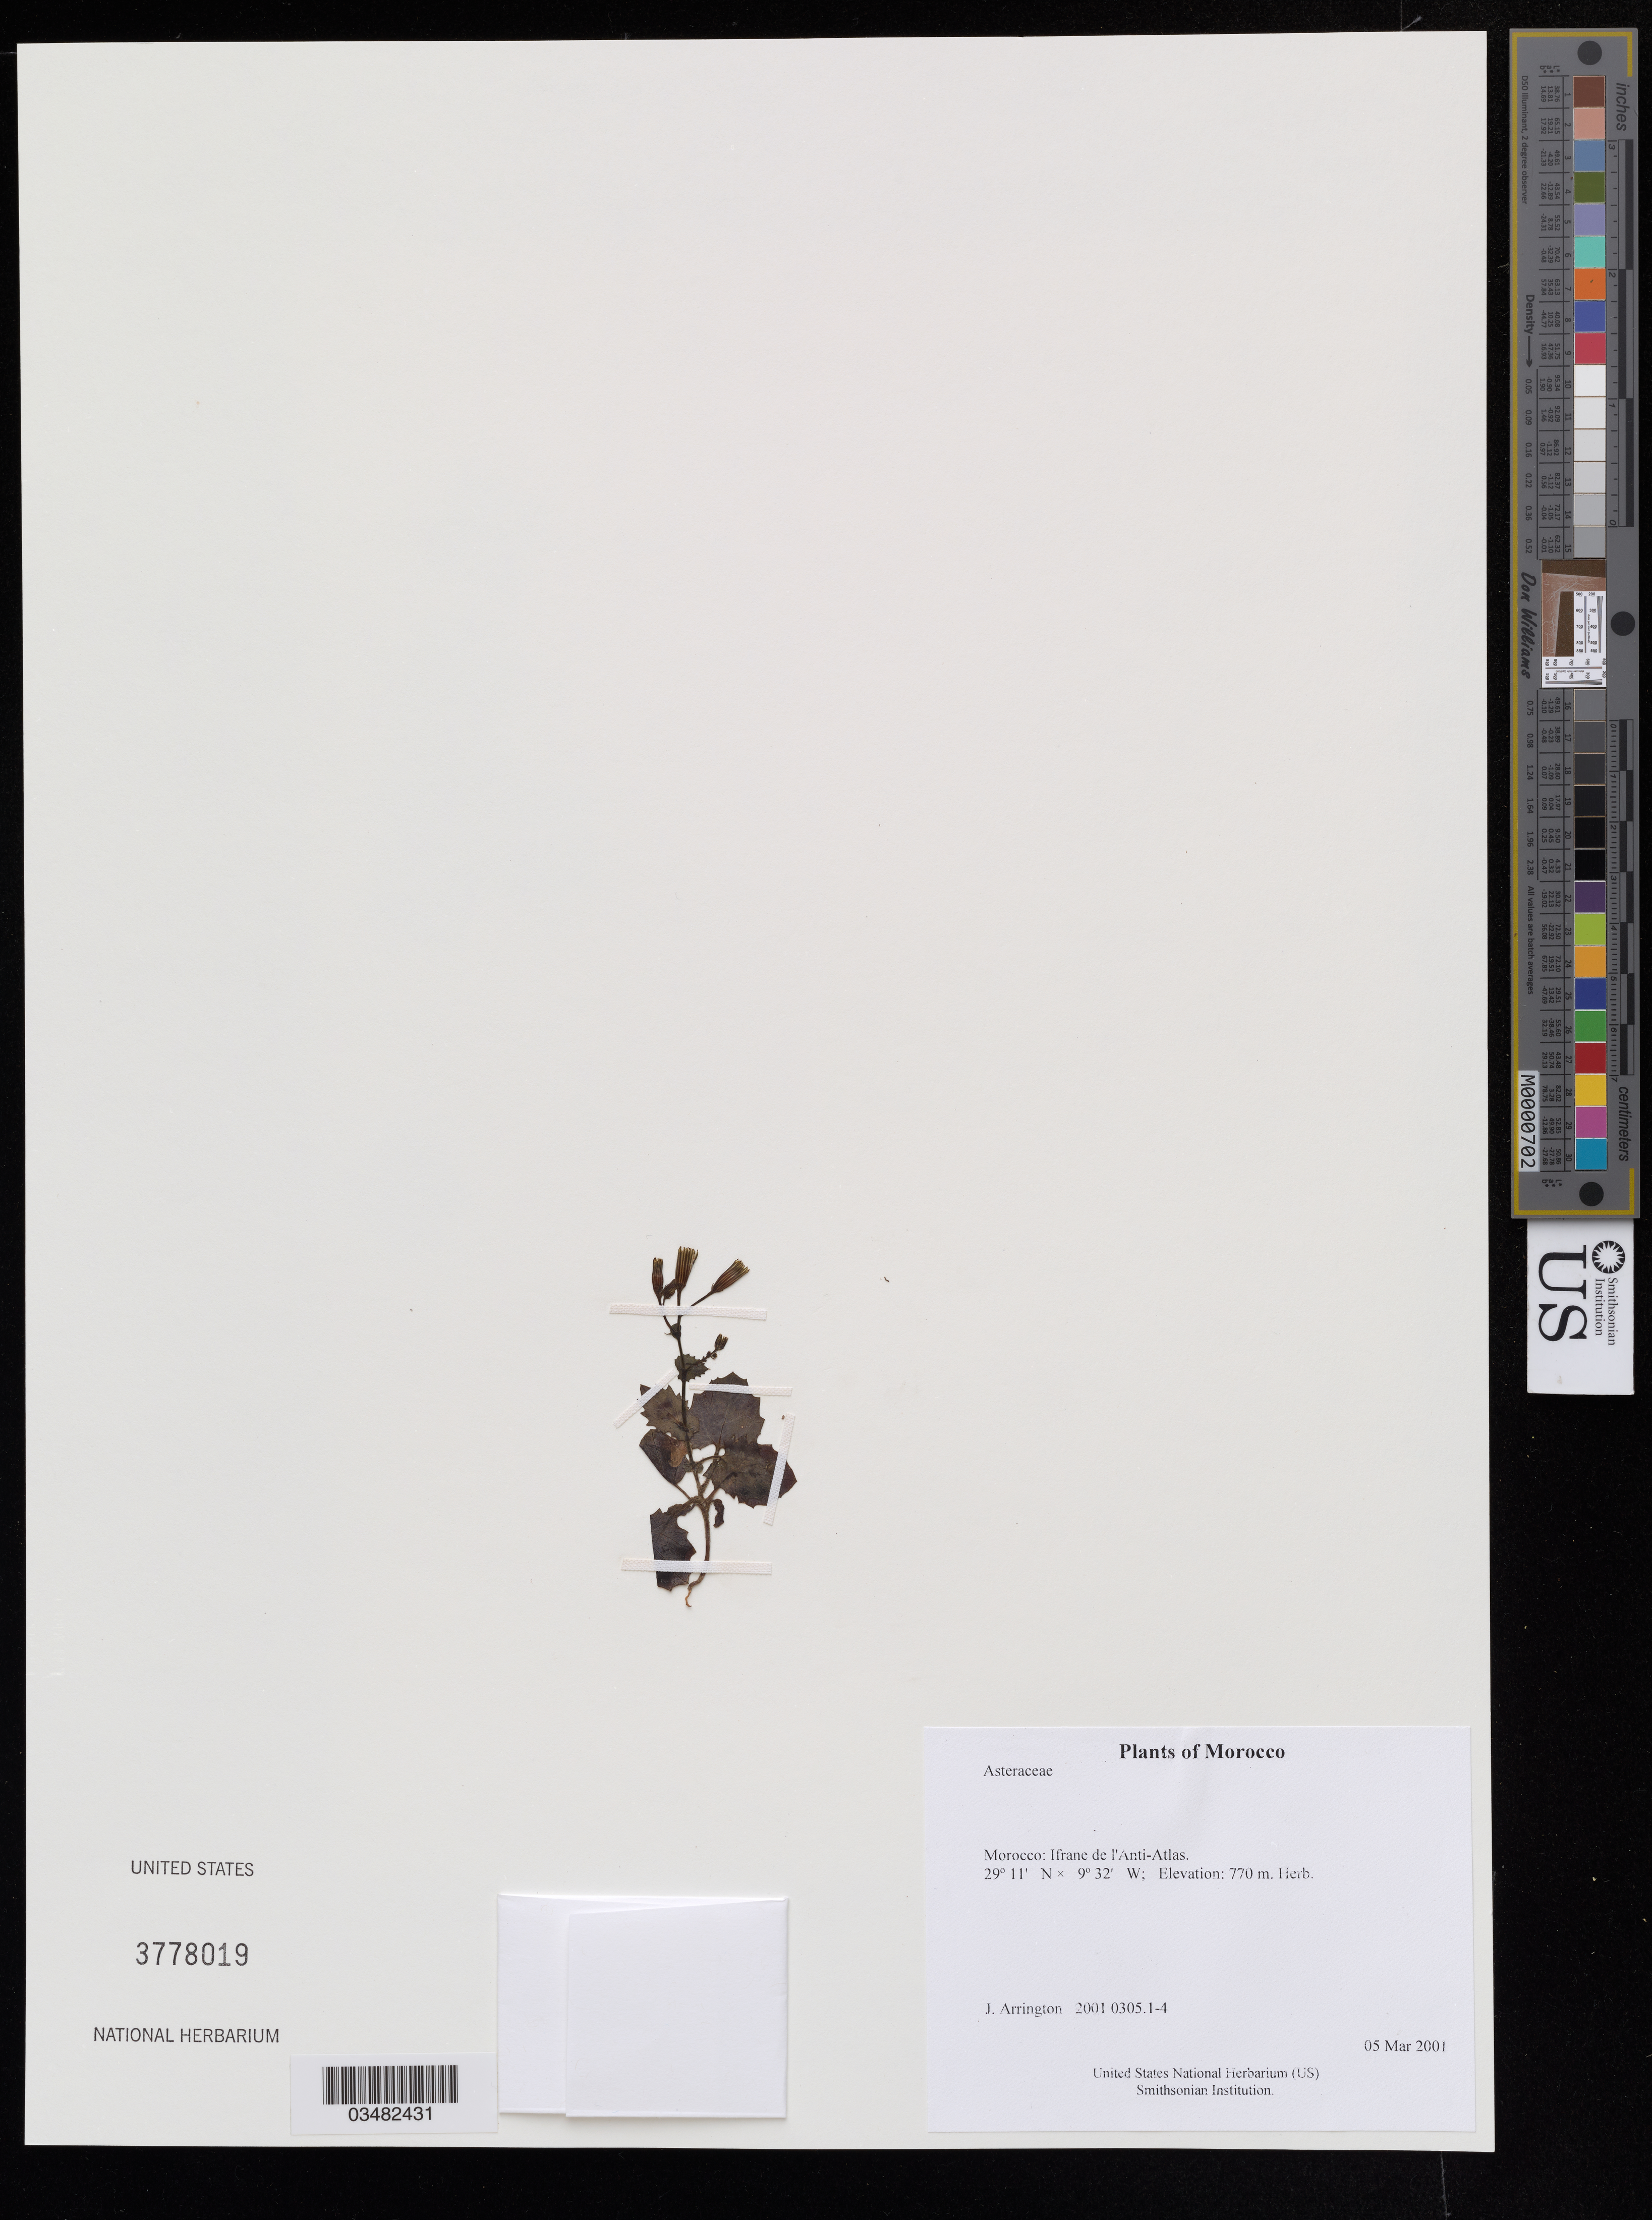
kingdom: Plantae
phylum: Tracheophyta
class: Magnoliopsida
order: Asterales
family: Asteraceae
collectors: J. Arrington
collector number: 2001 0305.1-4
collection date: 2001-03-05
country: Morocco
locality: Ifrane de l'Anti-Atlas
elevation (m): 770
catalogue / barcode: US 3778019